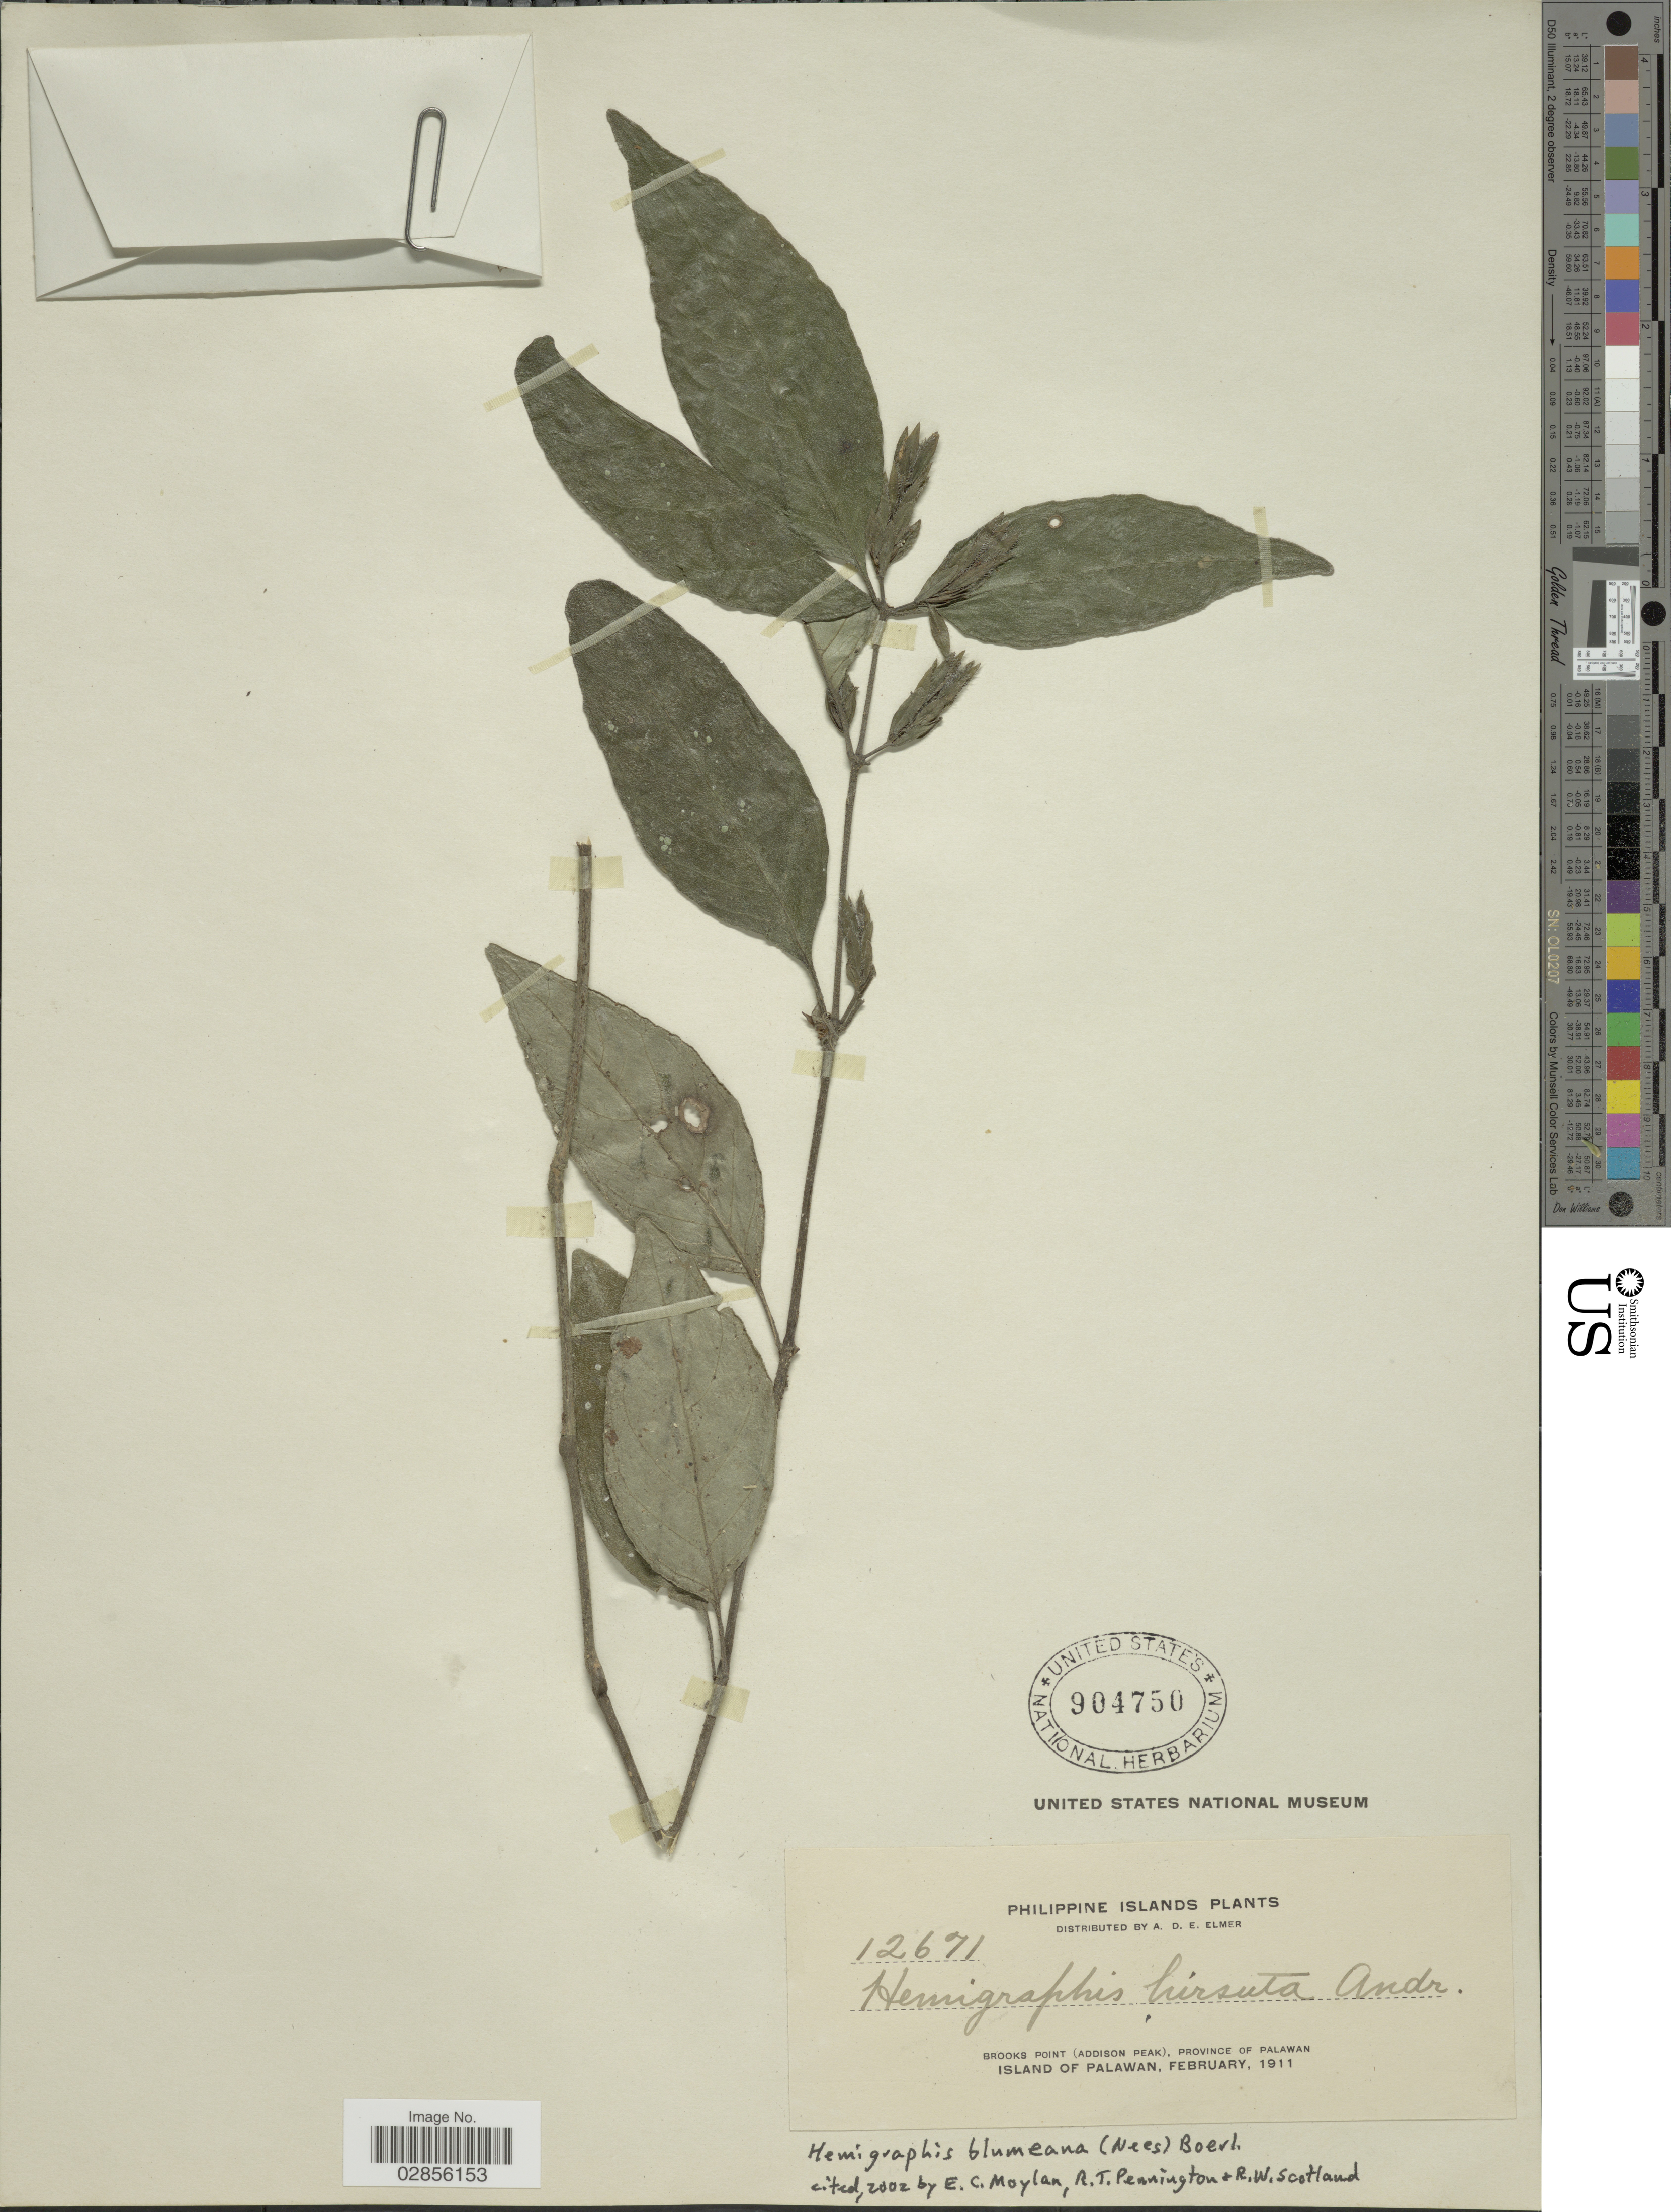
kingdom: Plantae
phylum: Tracheophyta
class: Magnoliopsida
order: Lamiales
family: Acanthaceae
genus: Hemigraphis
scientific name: Hemigraphis blumeana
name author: (Nees) Boerl.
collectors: A. D. E. Elmer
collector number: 12671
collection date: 1911-02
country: Philippines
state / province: Mimaropa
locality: Brooks Point (Addison Peak), Province of Palawan. Island of Palawan.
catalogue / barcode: US 904750